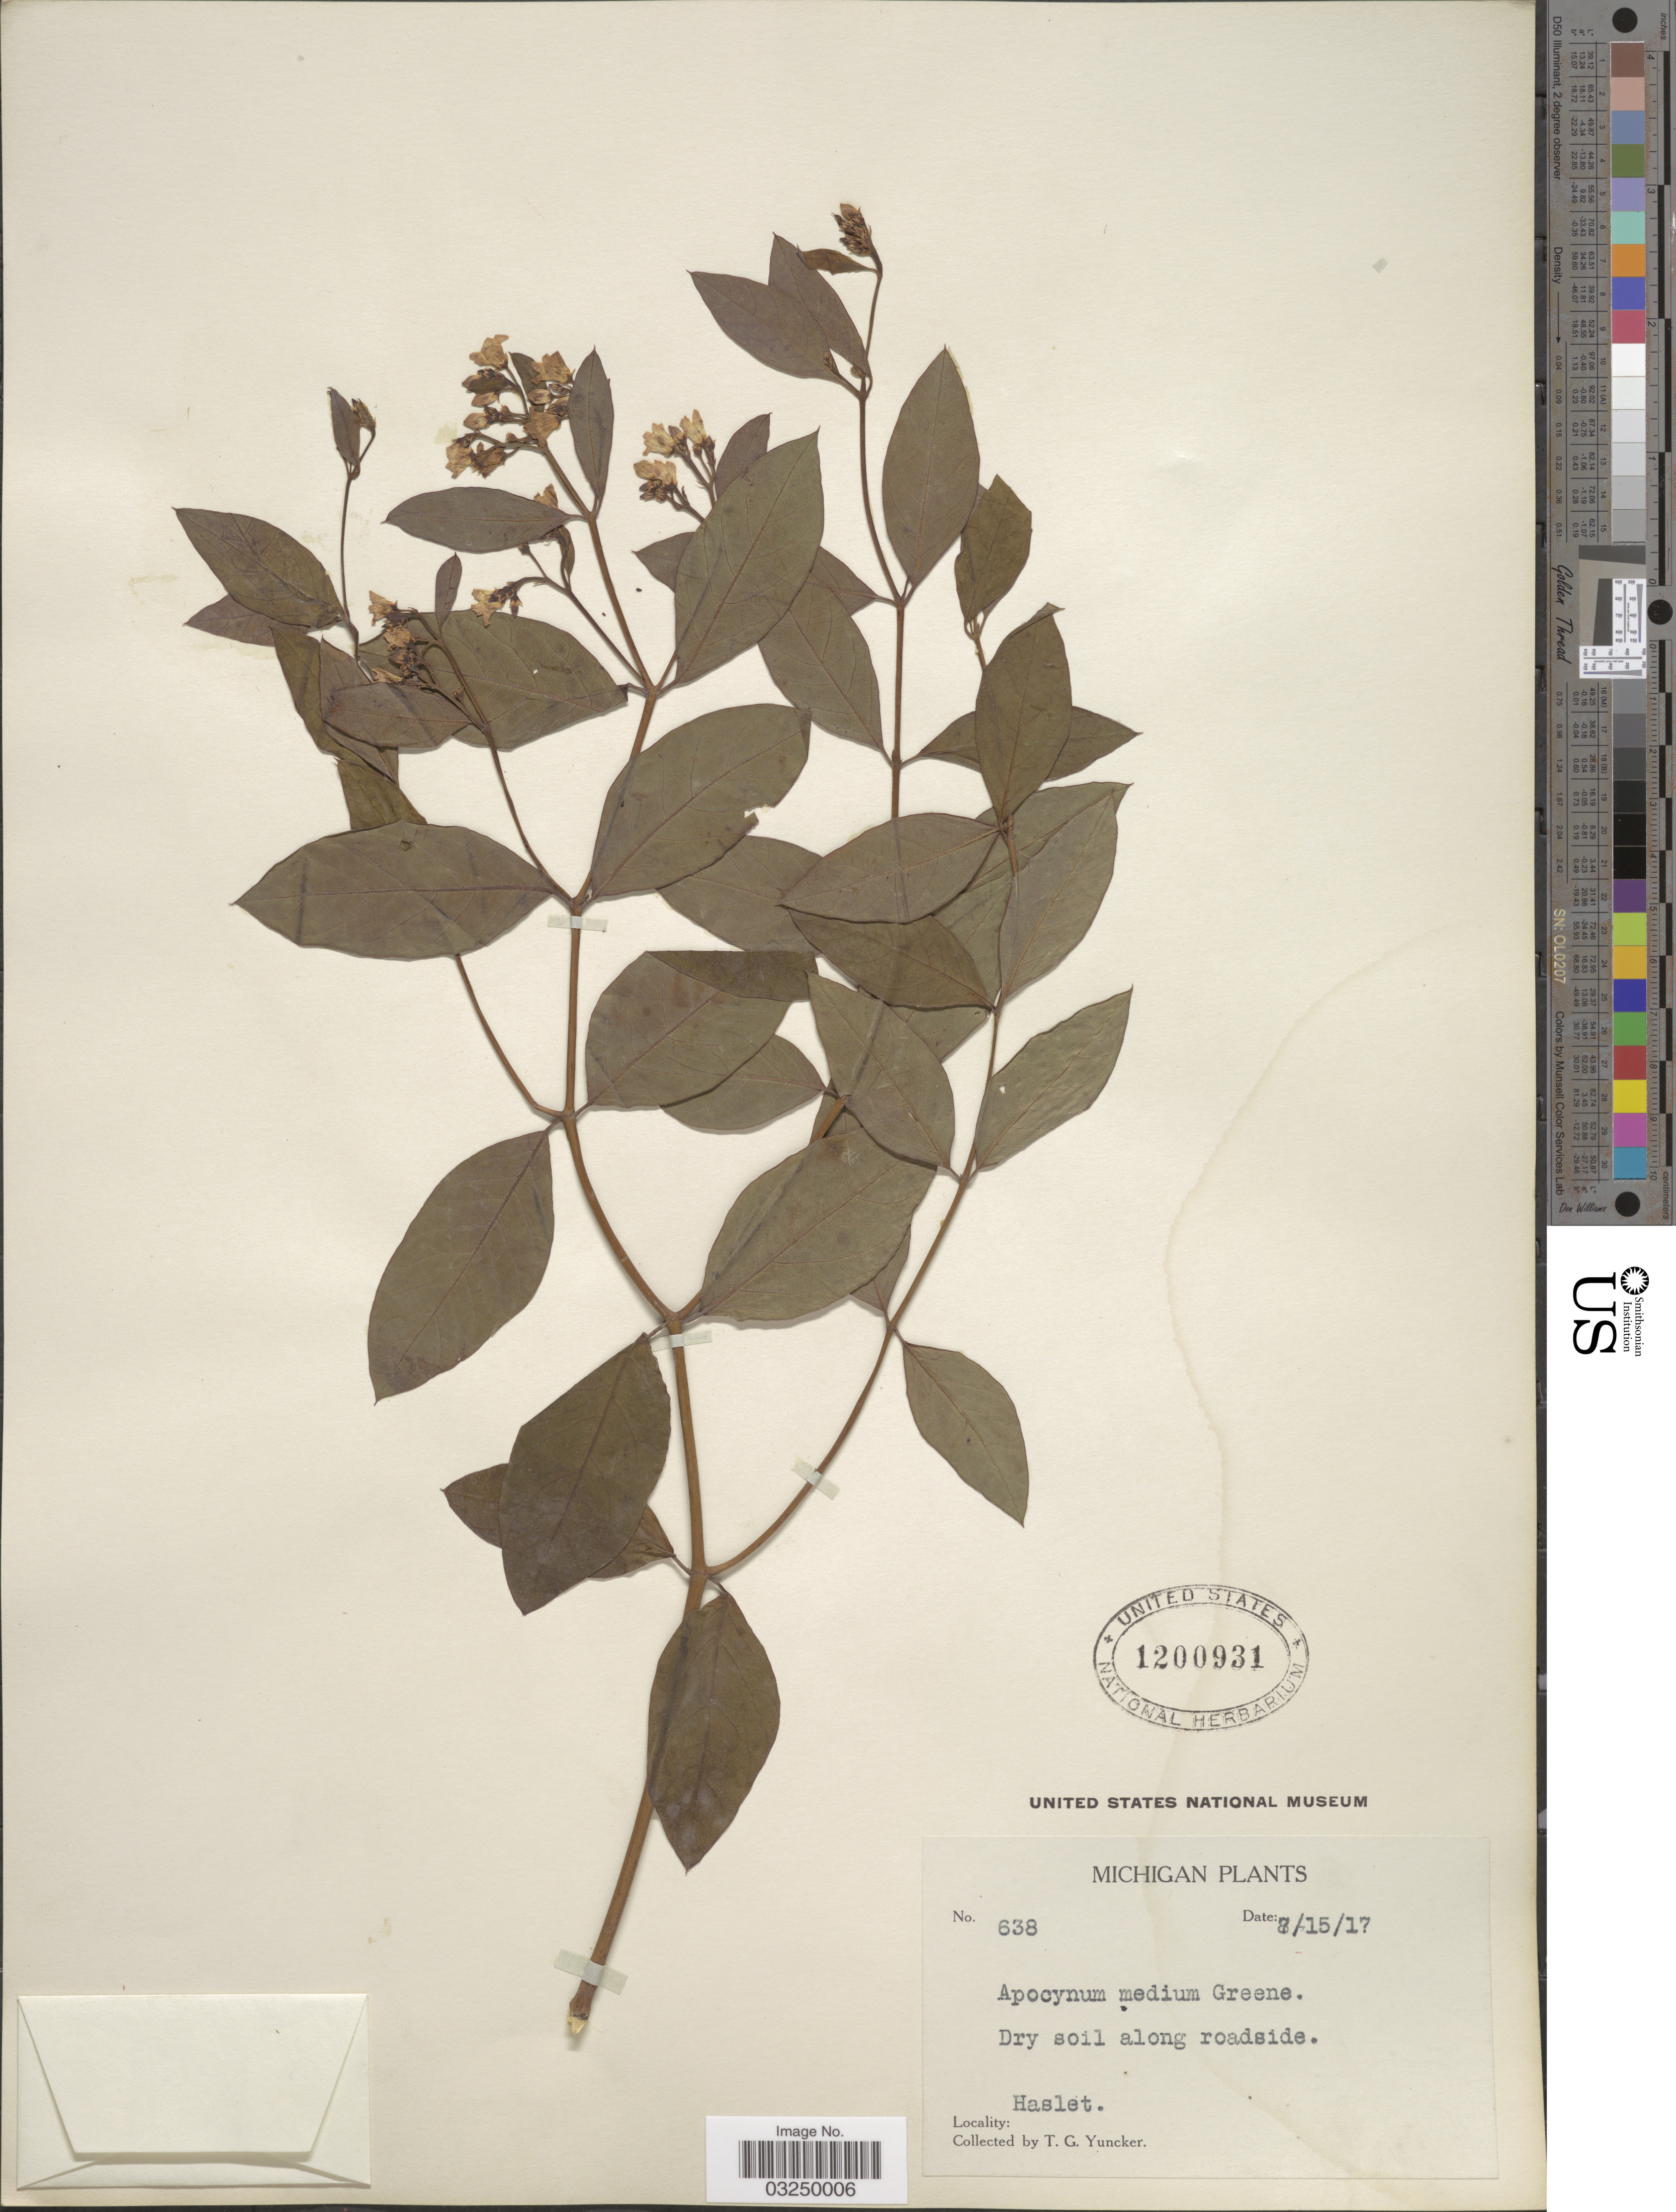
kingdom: Plantae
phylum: Tracheophyta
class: Magnoliopsida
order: Gentianales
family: Apocynaceae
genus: Apocynum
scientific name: Apocynum medium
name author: Greene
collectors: T. G. Yuncker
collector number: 638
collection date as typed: Transcribed d/m/y: 15/7/17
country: United States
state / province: Michigan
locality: Dry soil along roadside. Haslet.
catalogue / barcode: US 1200931